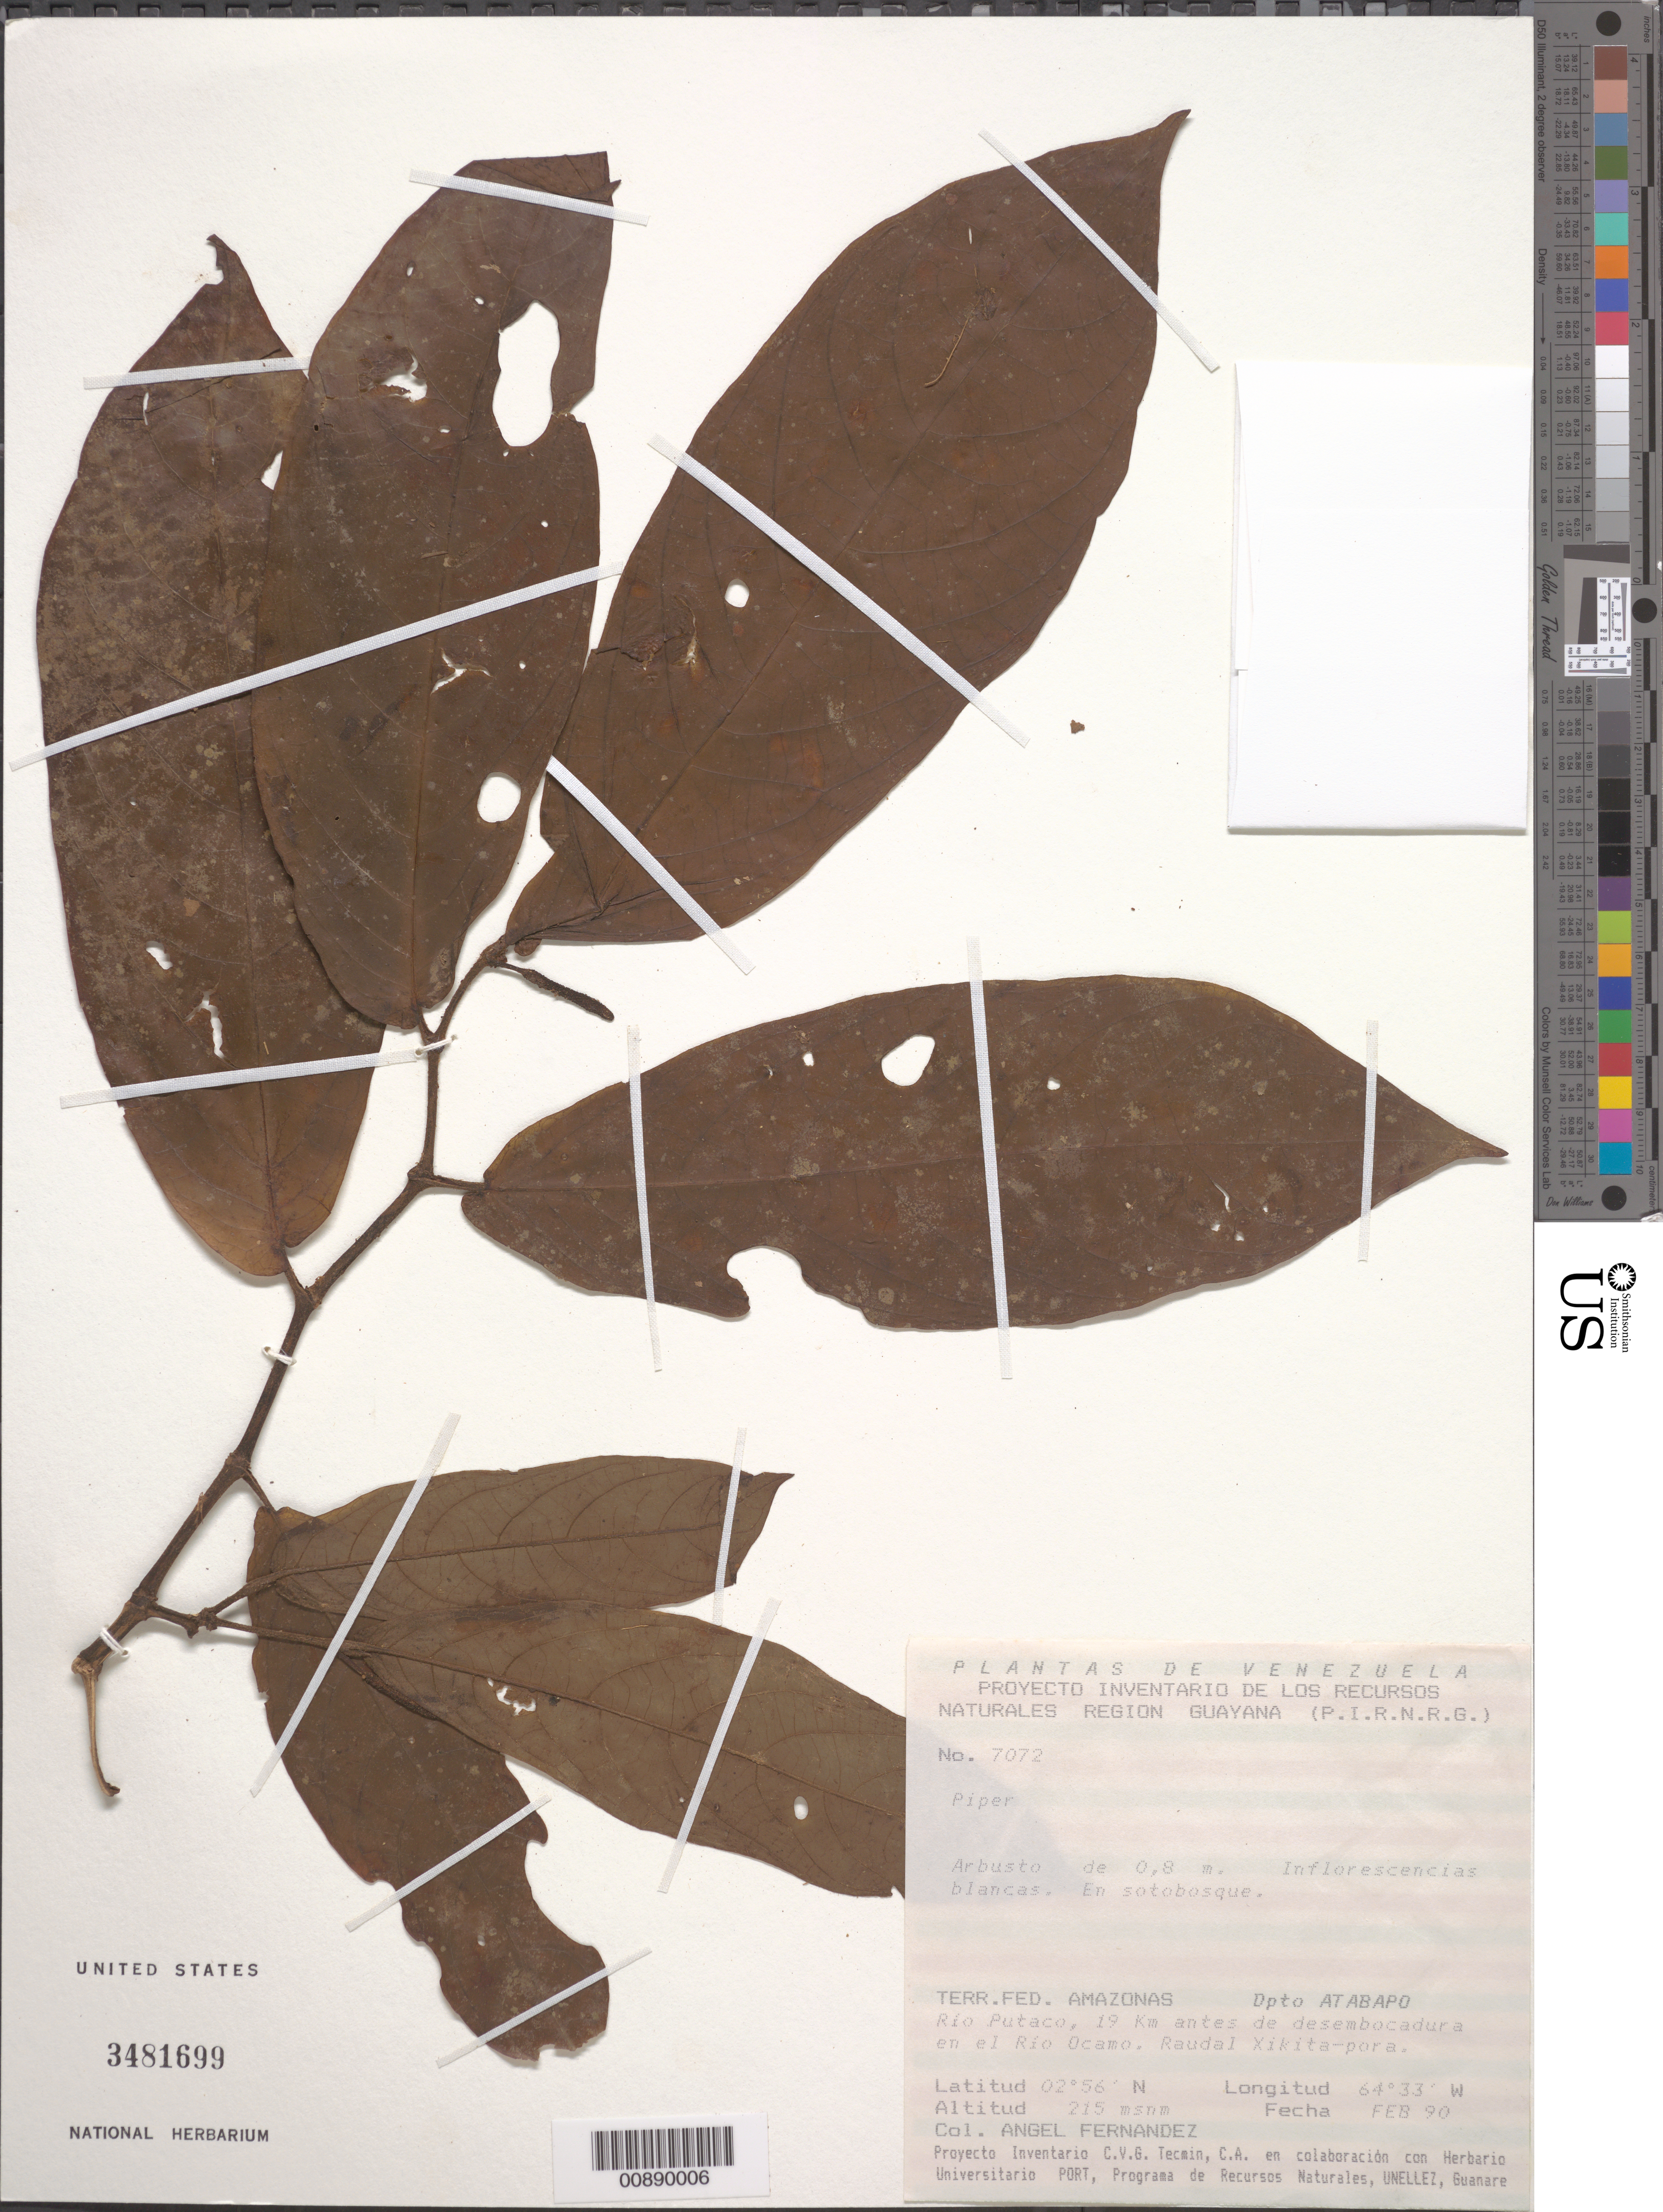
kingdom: Plantae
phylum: Tracheophyta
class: Magnoliopsida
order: Piperales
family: Piperaceae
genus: Piper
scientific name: Piper sp.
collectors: A. Fernández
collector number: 7072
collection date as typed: Feb-90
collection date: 1990-02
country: Venezuela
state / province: Amazonas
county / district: Atabapo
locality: Río Putaco, 19 km antes de desembocadura en el Río Ocamo, Raudal Xikita-pora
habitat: Sotobosque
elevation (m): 215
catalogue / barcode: US 3481699